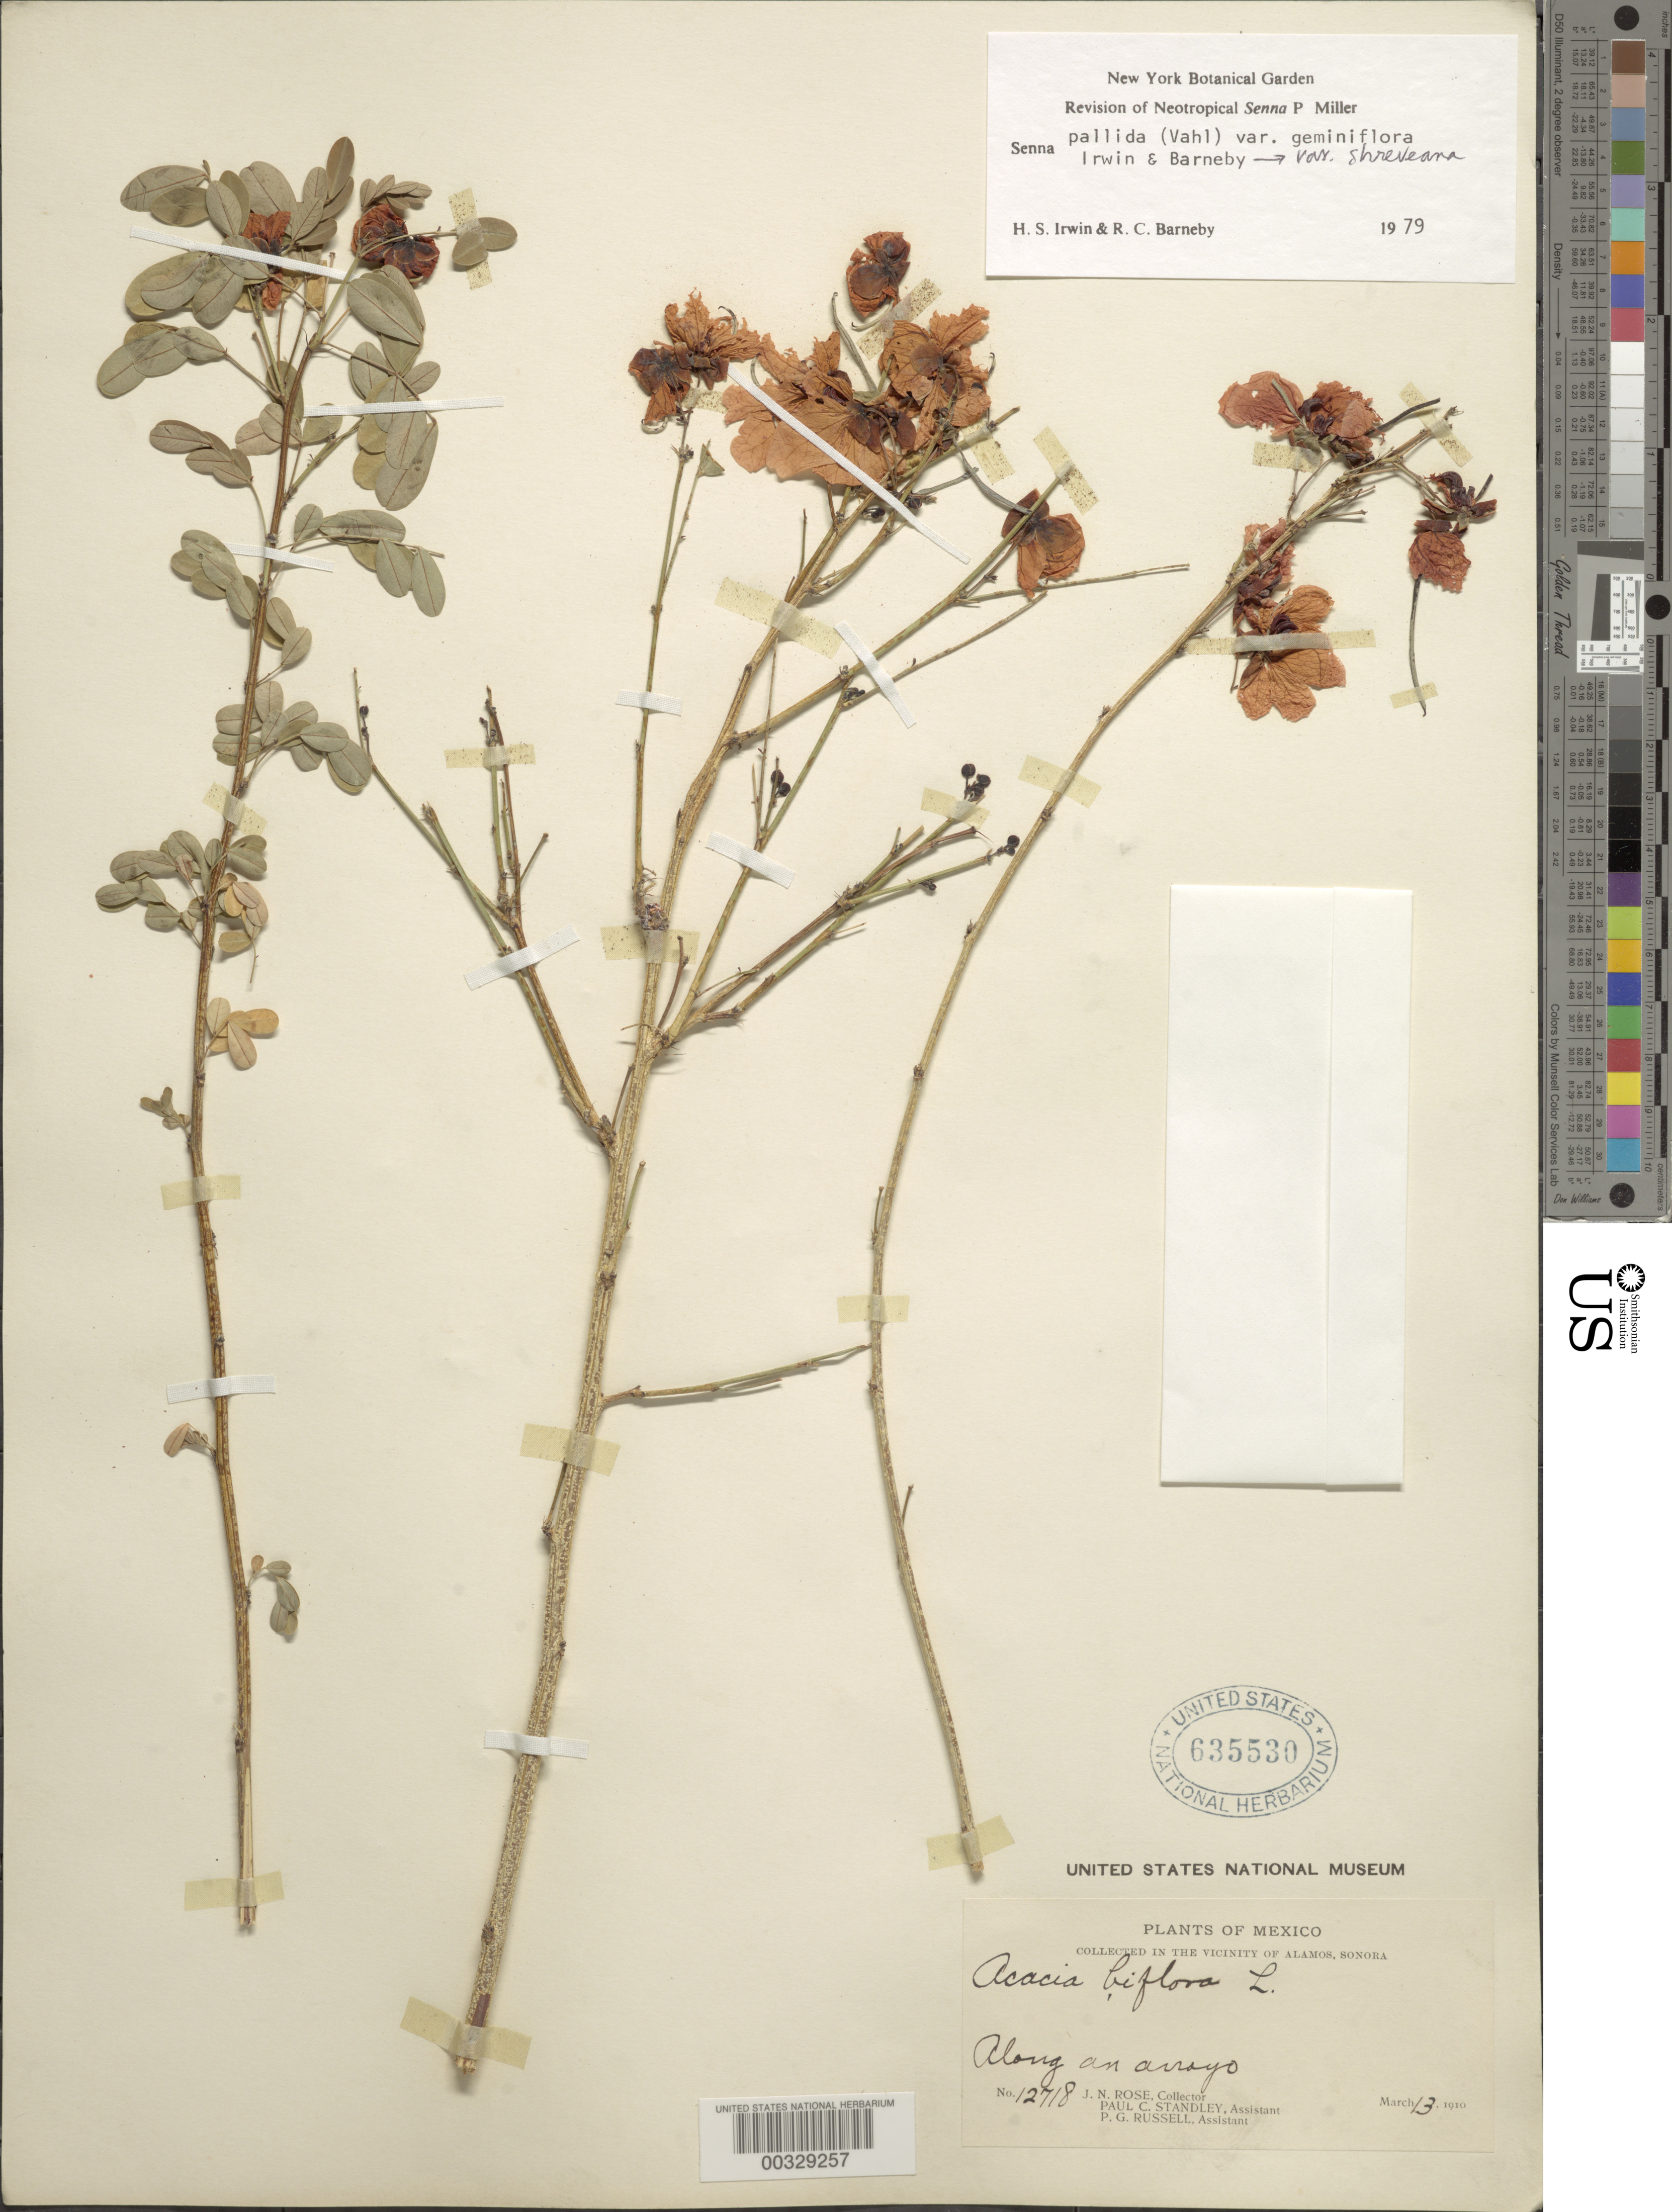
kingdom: Plantae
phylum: Tracheophyta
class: Magnoliopsida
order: Fabales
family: Fabaceae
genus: Senna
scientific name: Senna pallida var. geminiflora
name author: H.S. Irwin & Barneby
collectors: J. N. Rose, P. C. Standley & P. G. Russell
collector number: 12718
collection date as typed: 13 Mar 1910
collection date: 1910-03-13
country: Mexico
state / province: Sonora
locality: Vicinity of Alamos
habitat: Along an arroyo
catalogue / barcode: US 635530